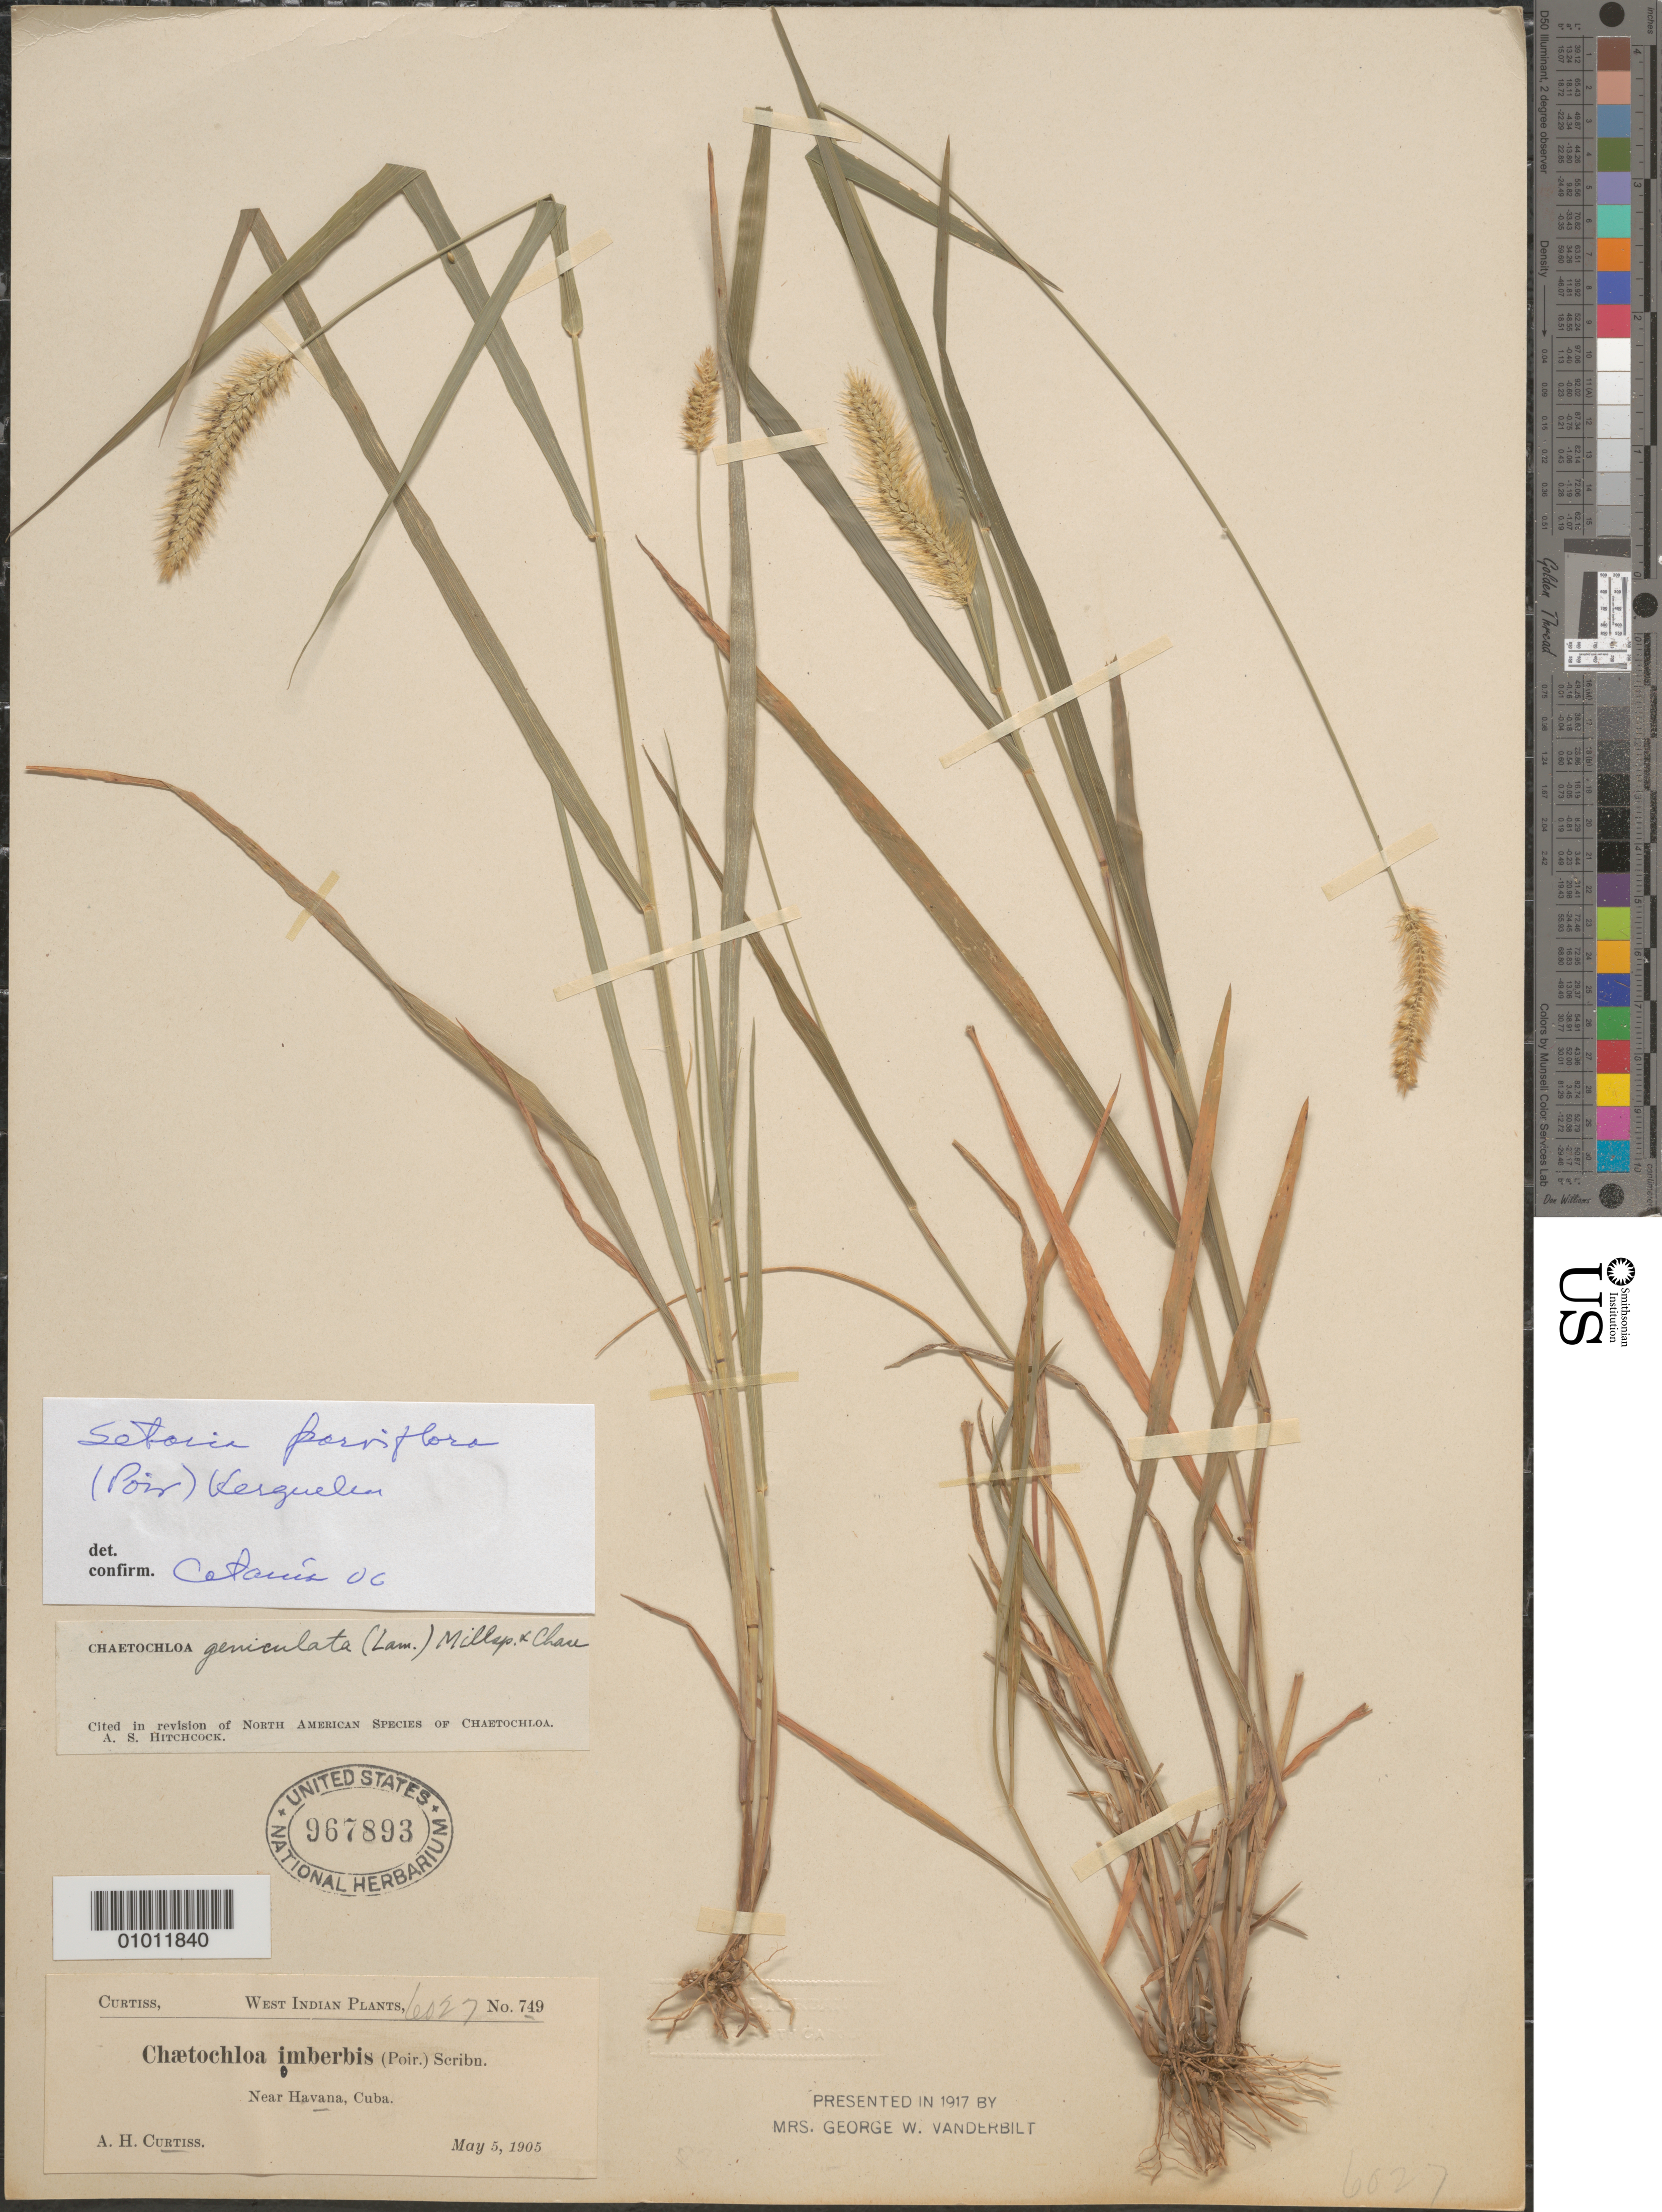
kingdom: Plantae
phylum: Tracheophyta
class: Liliopsida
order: Poales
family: Poaceae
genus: Setaria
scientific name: Setaria parviflora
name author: (Poir.) Kerguélen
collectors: A. H. Curtiss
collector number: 749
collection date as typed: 05 May 1905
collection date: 1905-05-05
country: Cuba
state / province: La Habana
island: Cuba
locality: Near Havana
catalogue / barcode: US 967893